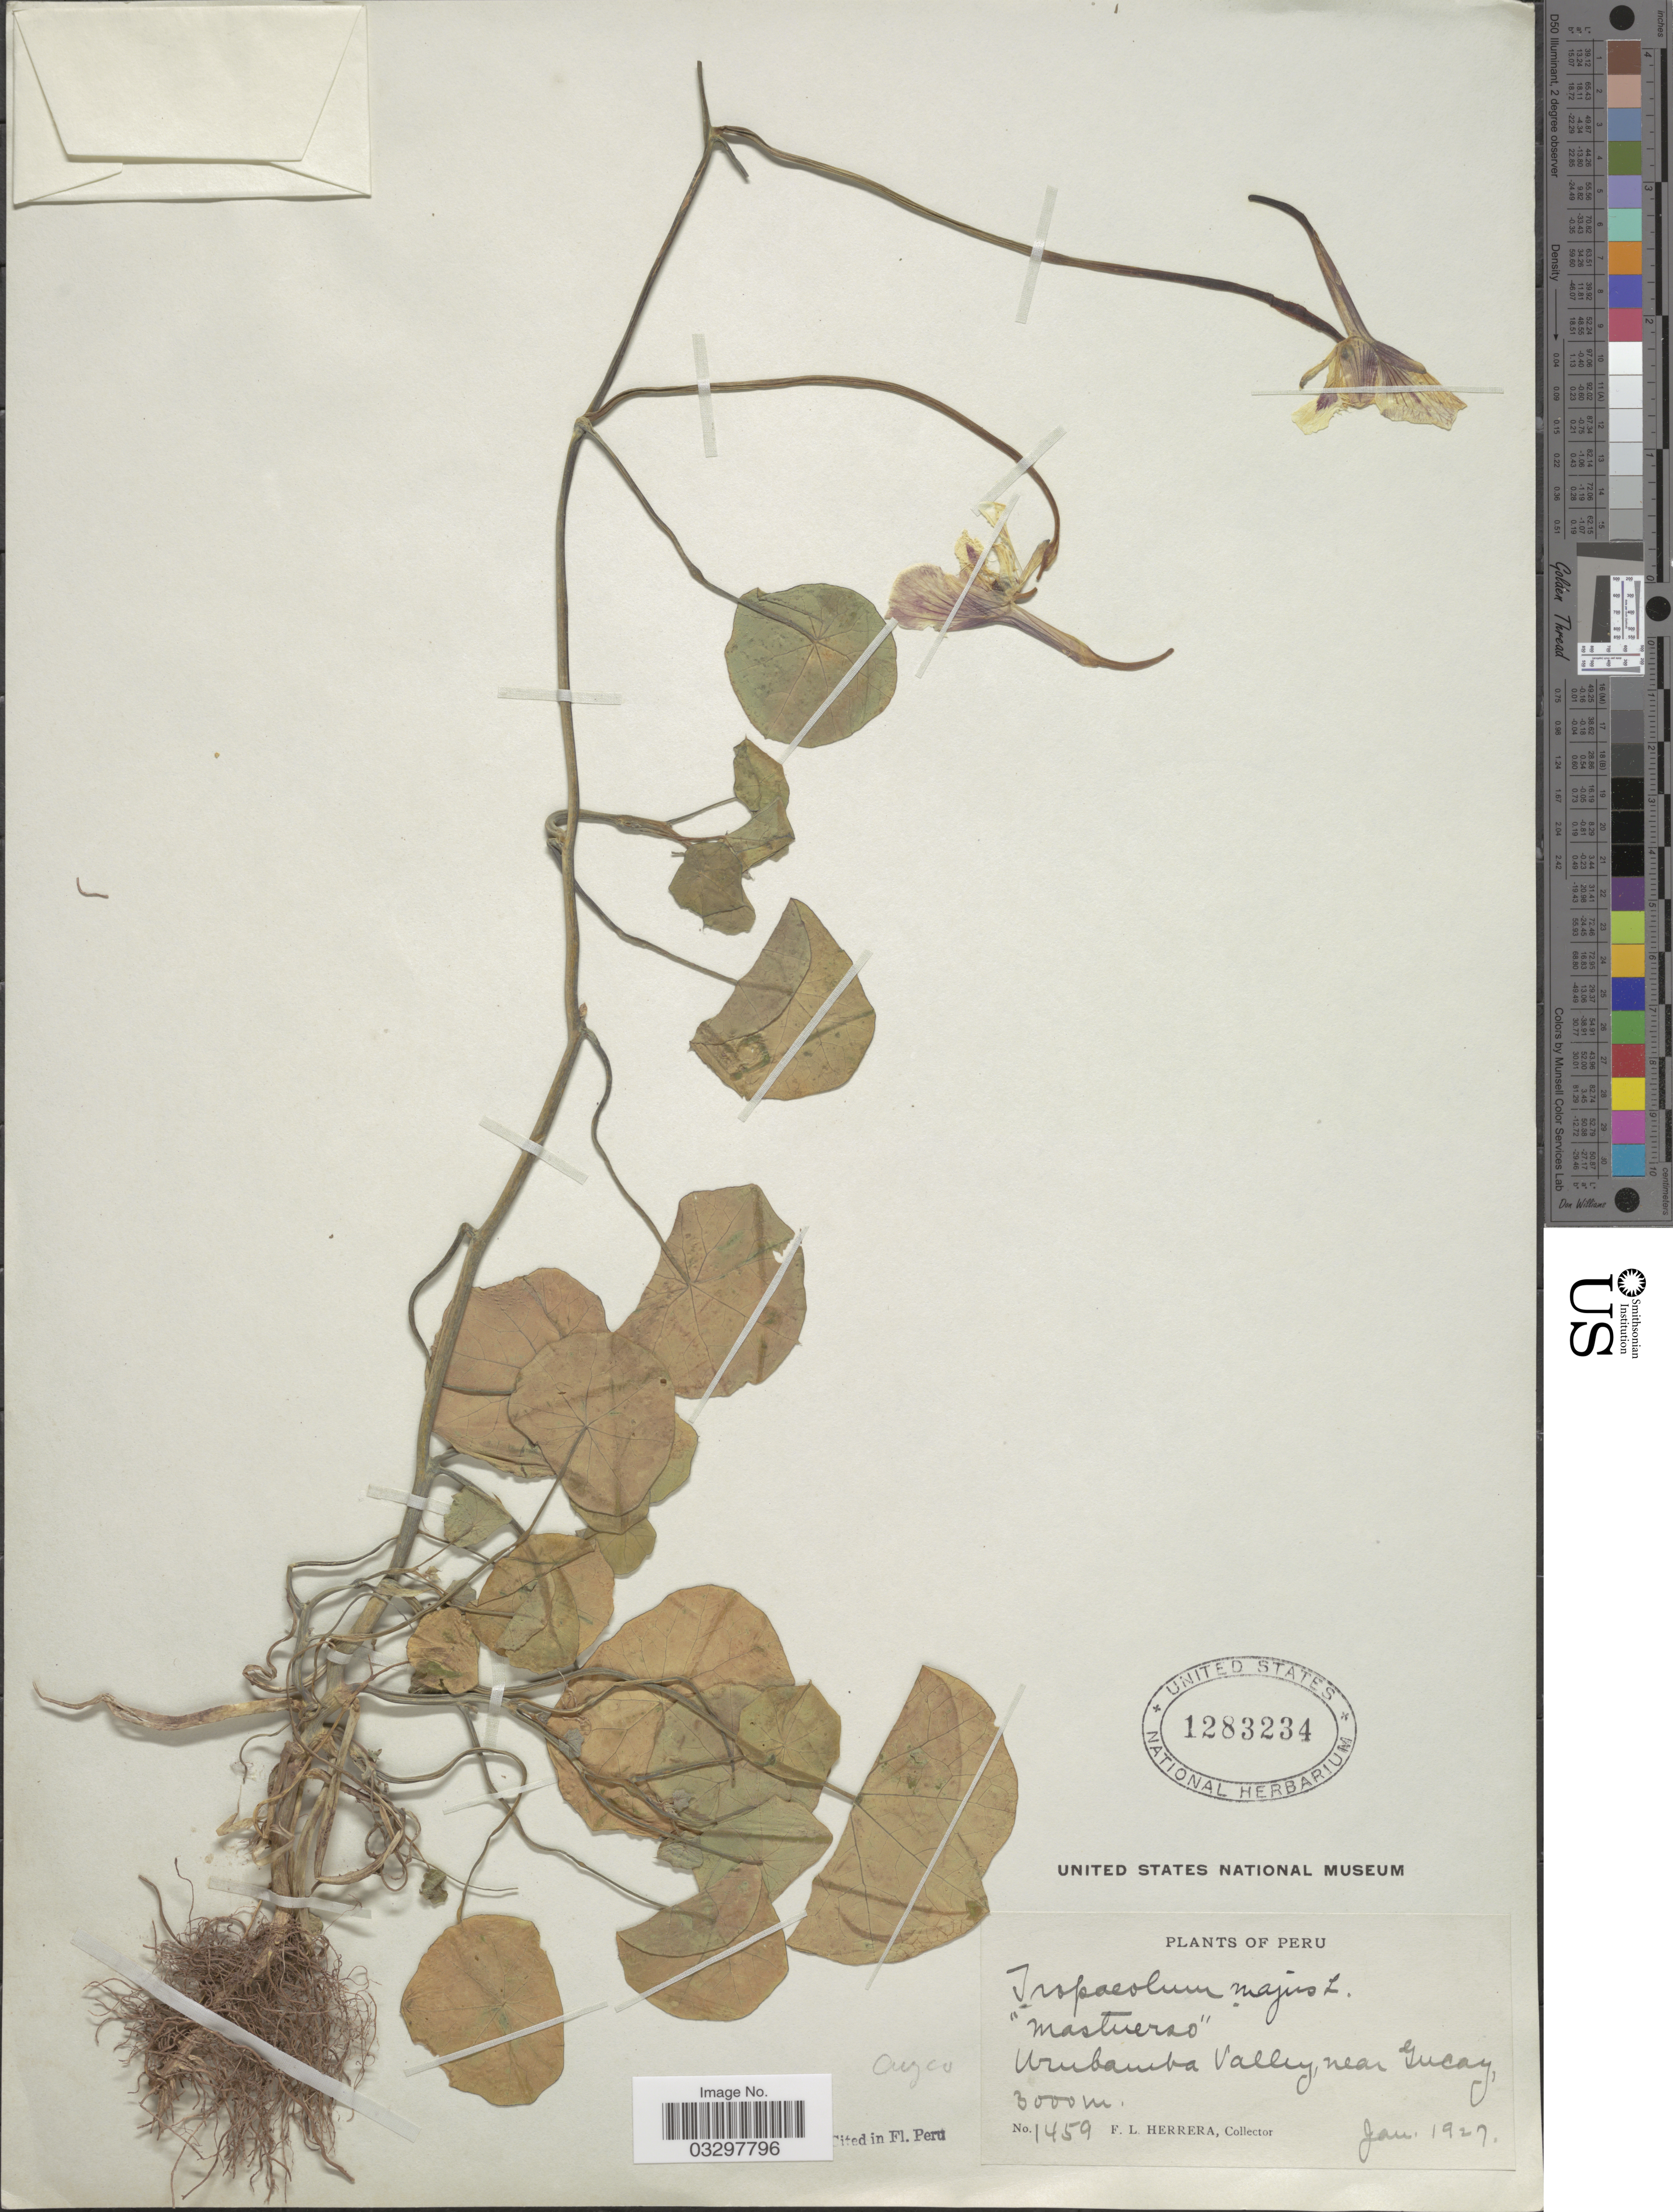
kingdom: Plantae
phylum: Tracheophyta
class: Magnoliopsida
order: Brassicales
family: Tropaeolaceae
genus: Tropaeolum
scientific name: Tropaeolum majus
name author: L.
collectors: F. L. Herrera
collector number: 1459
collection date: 1927-01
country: Peru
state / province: Cusco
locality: Urubamba Valley, near Tucay.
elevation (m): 3000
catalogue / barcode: US 1283234